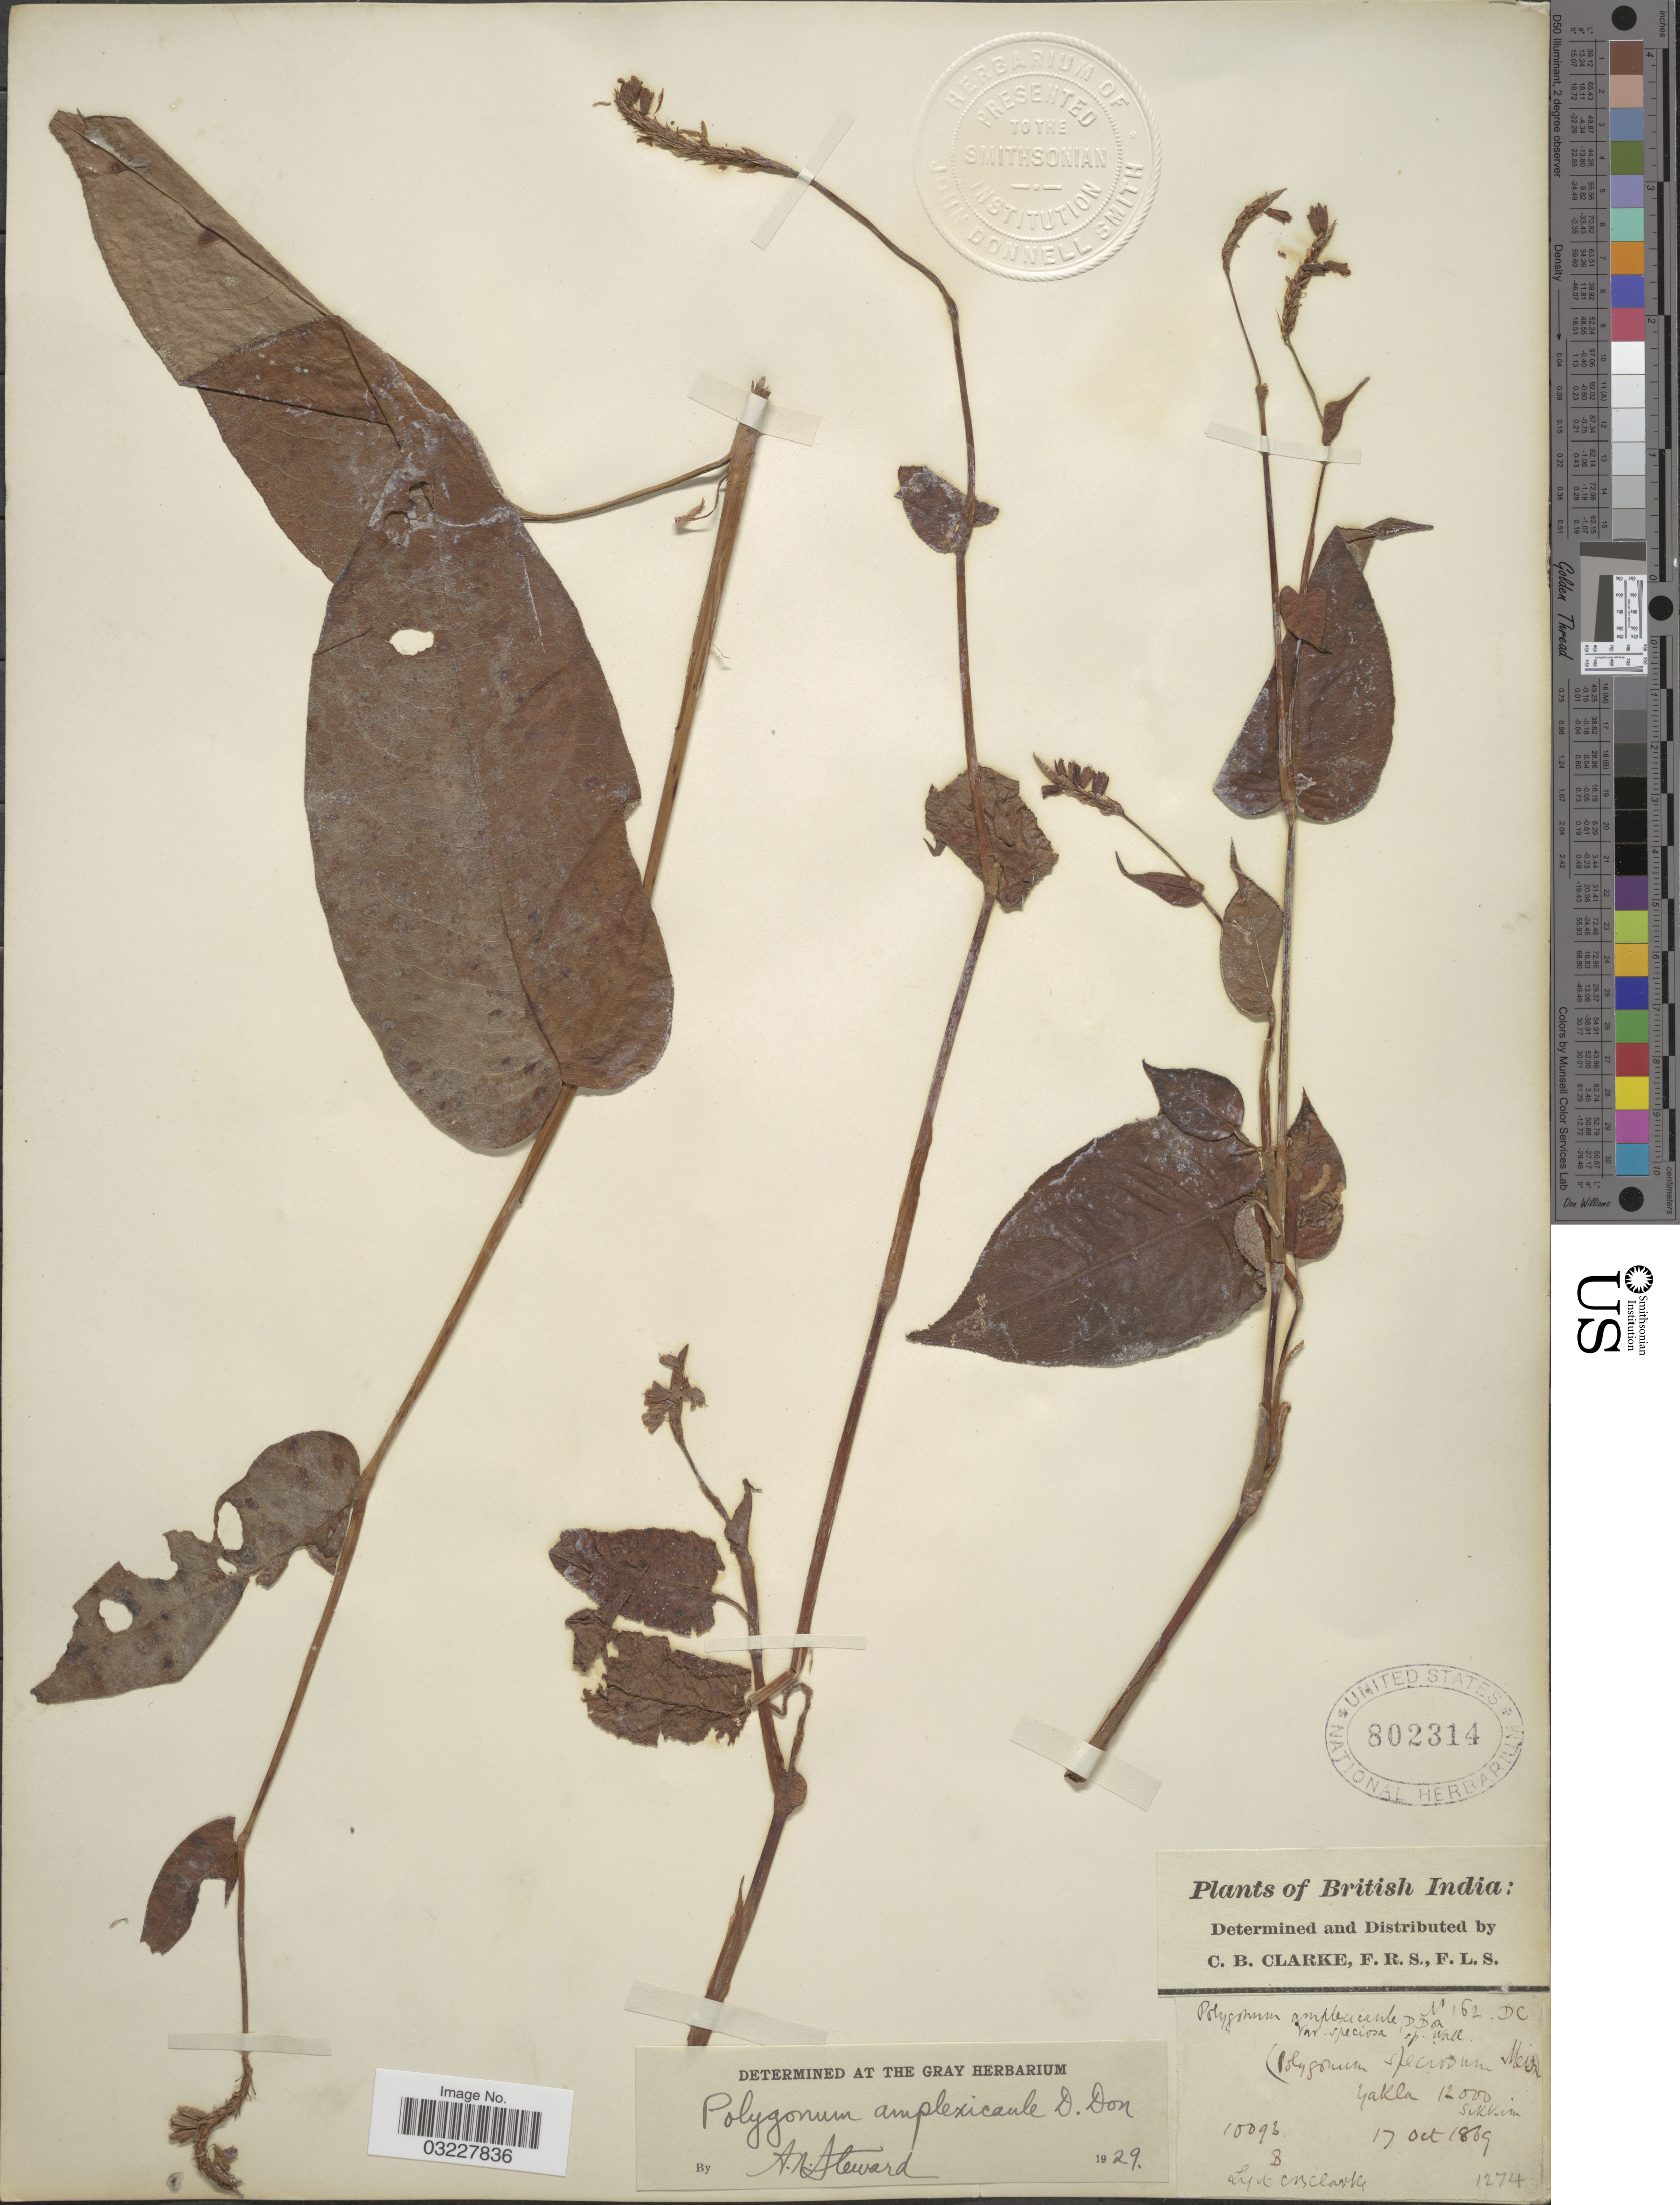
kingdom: Plantae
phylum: Tracheophyta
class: Magnoliopsida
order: Caryophyllales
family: Polygonaceae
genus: Bistorta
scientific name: Bistorta amplexicaulis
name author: (D. Don) Greene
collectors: C. B. Clarke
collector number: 10093B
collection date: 1869-10-17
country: India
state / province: Sikkim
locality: British India. Yakla.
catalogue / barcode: US 802314